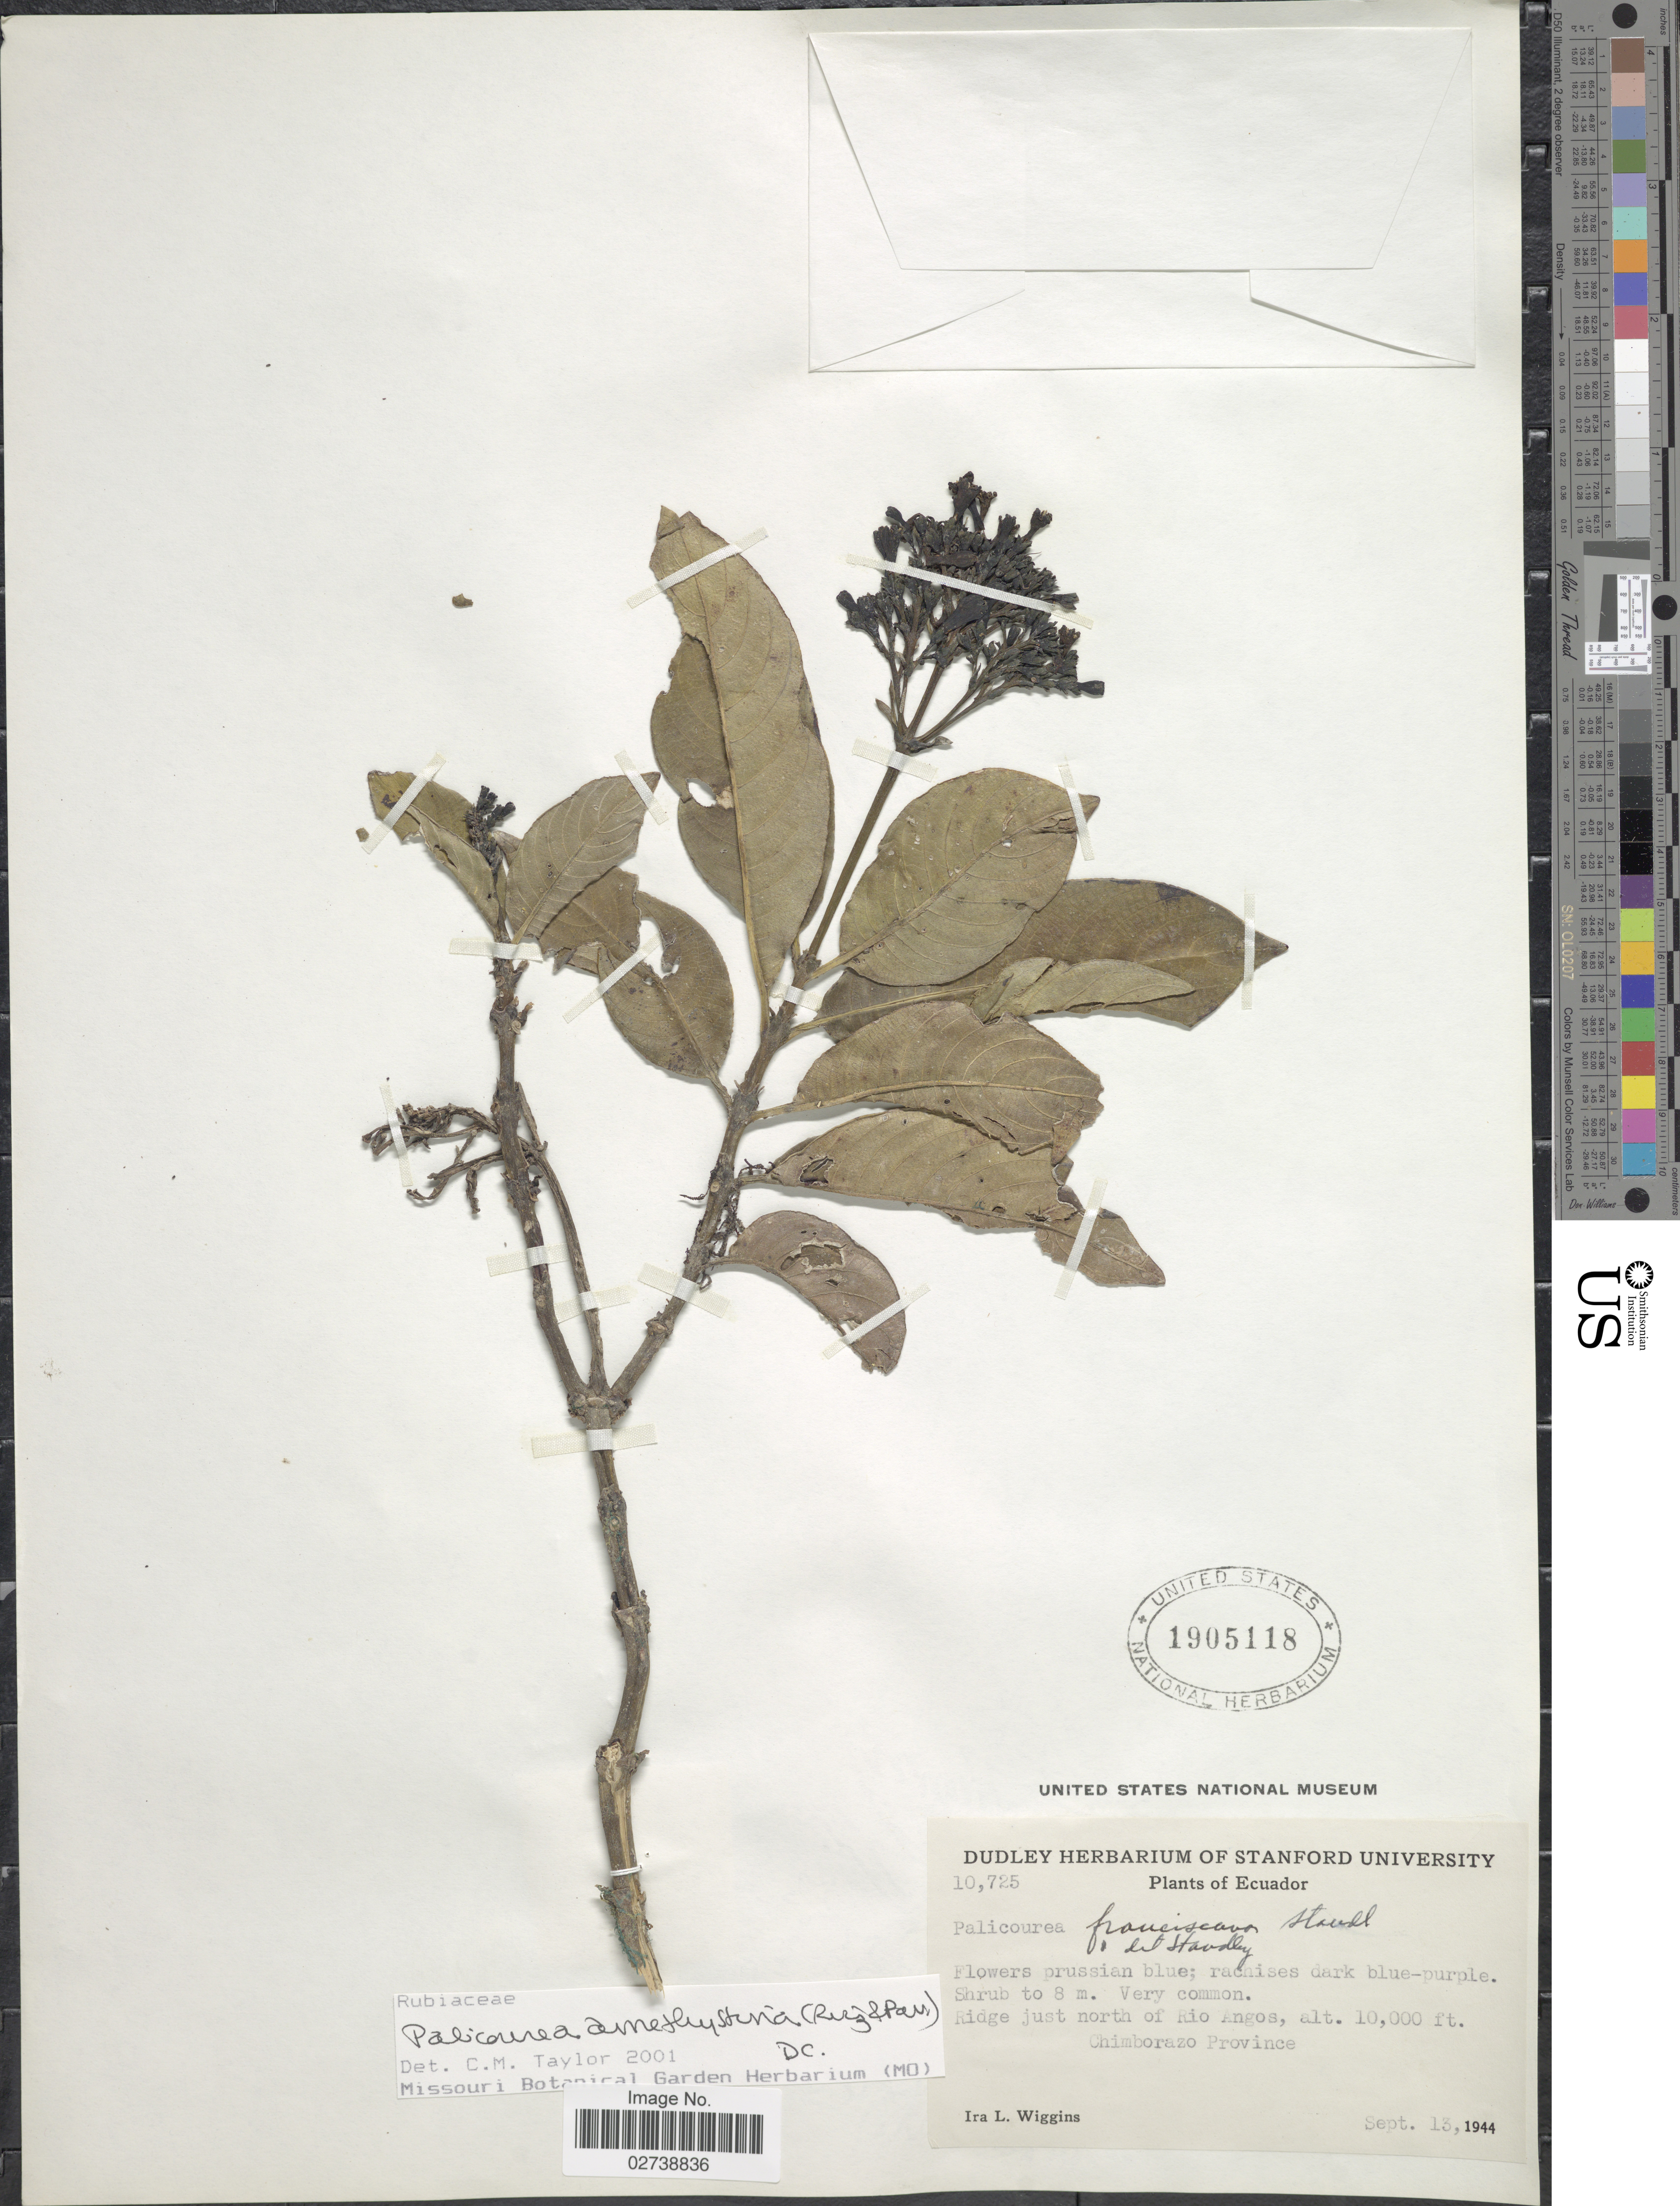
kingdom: Plantae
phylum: Tracheophyta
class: Magnoliopsida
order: Gentianales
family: Rubiaceae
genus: Palicourea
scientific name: Palicourea amethystina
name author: (Ruiz & Pav.) DC.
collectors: I. L. Wiggins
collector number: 10725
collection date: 1944-09-13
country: Ecuador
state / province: Chimborazo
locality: Very common, Ridge just north of Rio Angos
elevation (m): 3048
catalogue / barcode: US 1905118